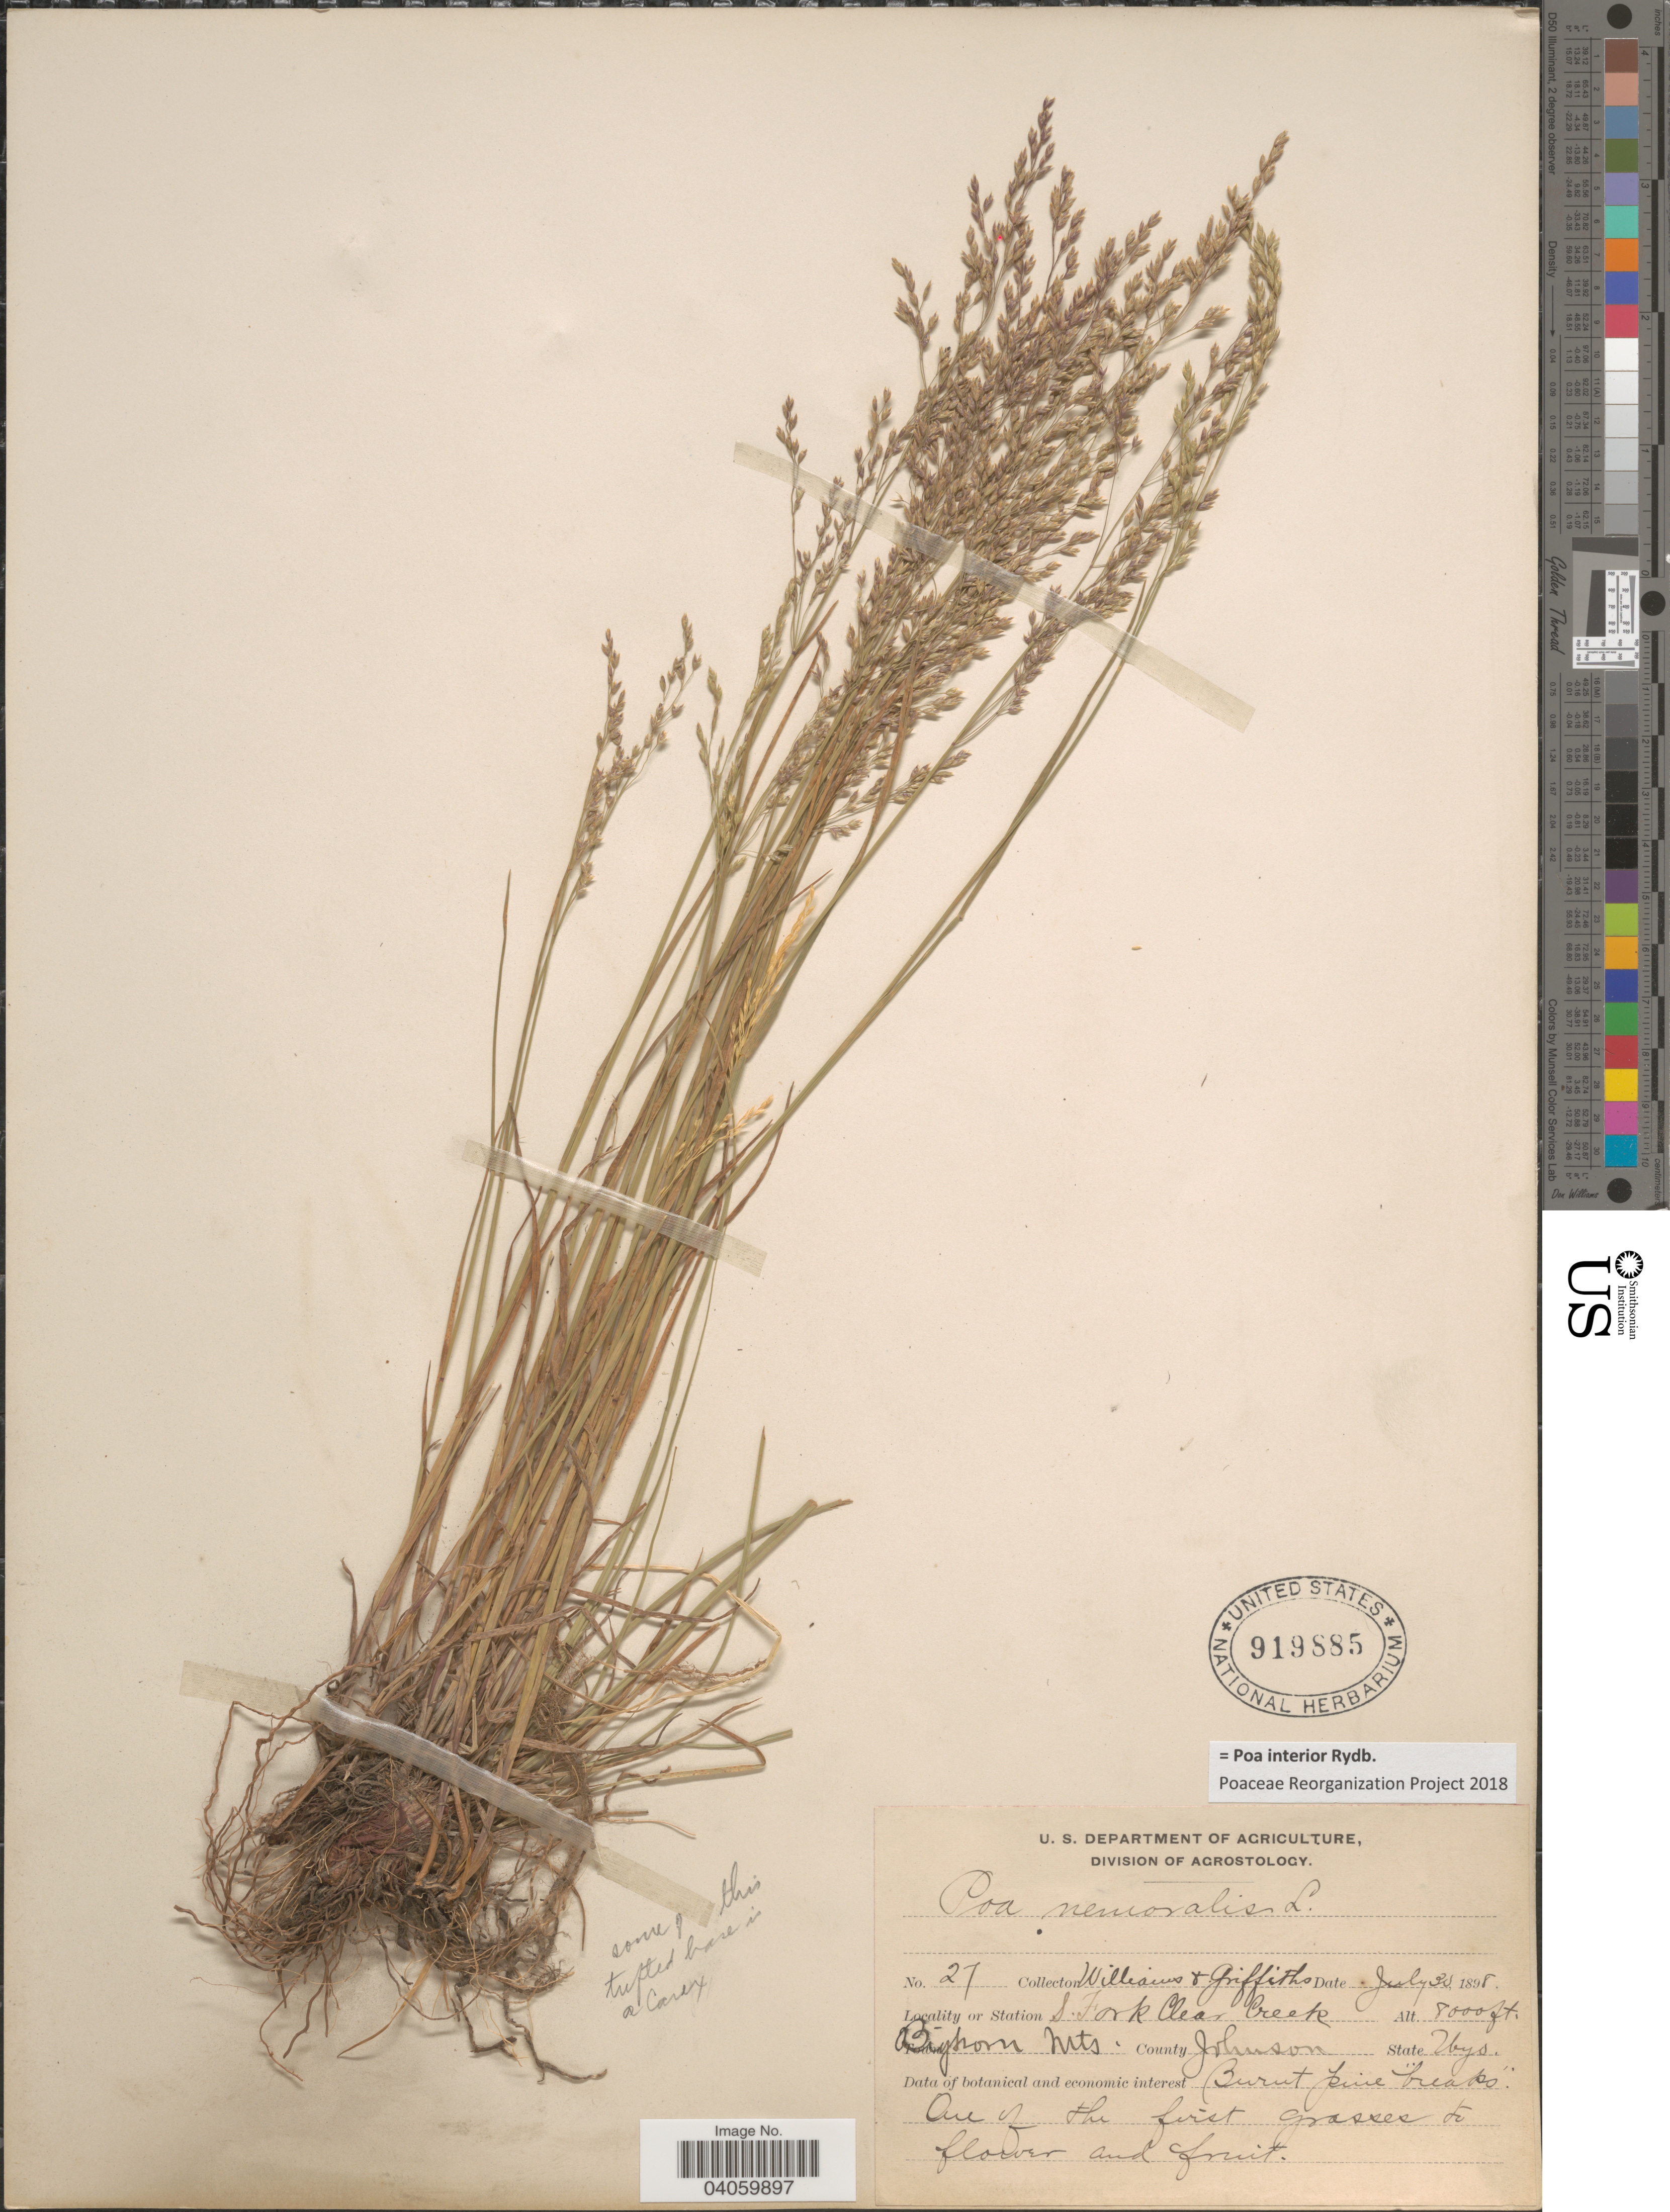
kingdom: Plantae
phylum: Tracheophyta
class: Liliopsida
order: Poales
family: Poaceae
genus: Poa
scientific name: Poa interior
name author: Rydb.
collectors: -- Williams & -- Griffiths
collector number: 27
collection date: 1898-07-30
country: United States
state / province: Wyoming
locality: S. Fork Clear Creek. Big Horn Mts. County Johnson.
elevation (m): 2438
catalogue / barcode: US 919885